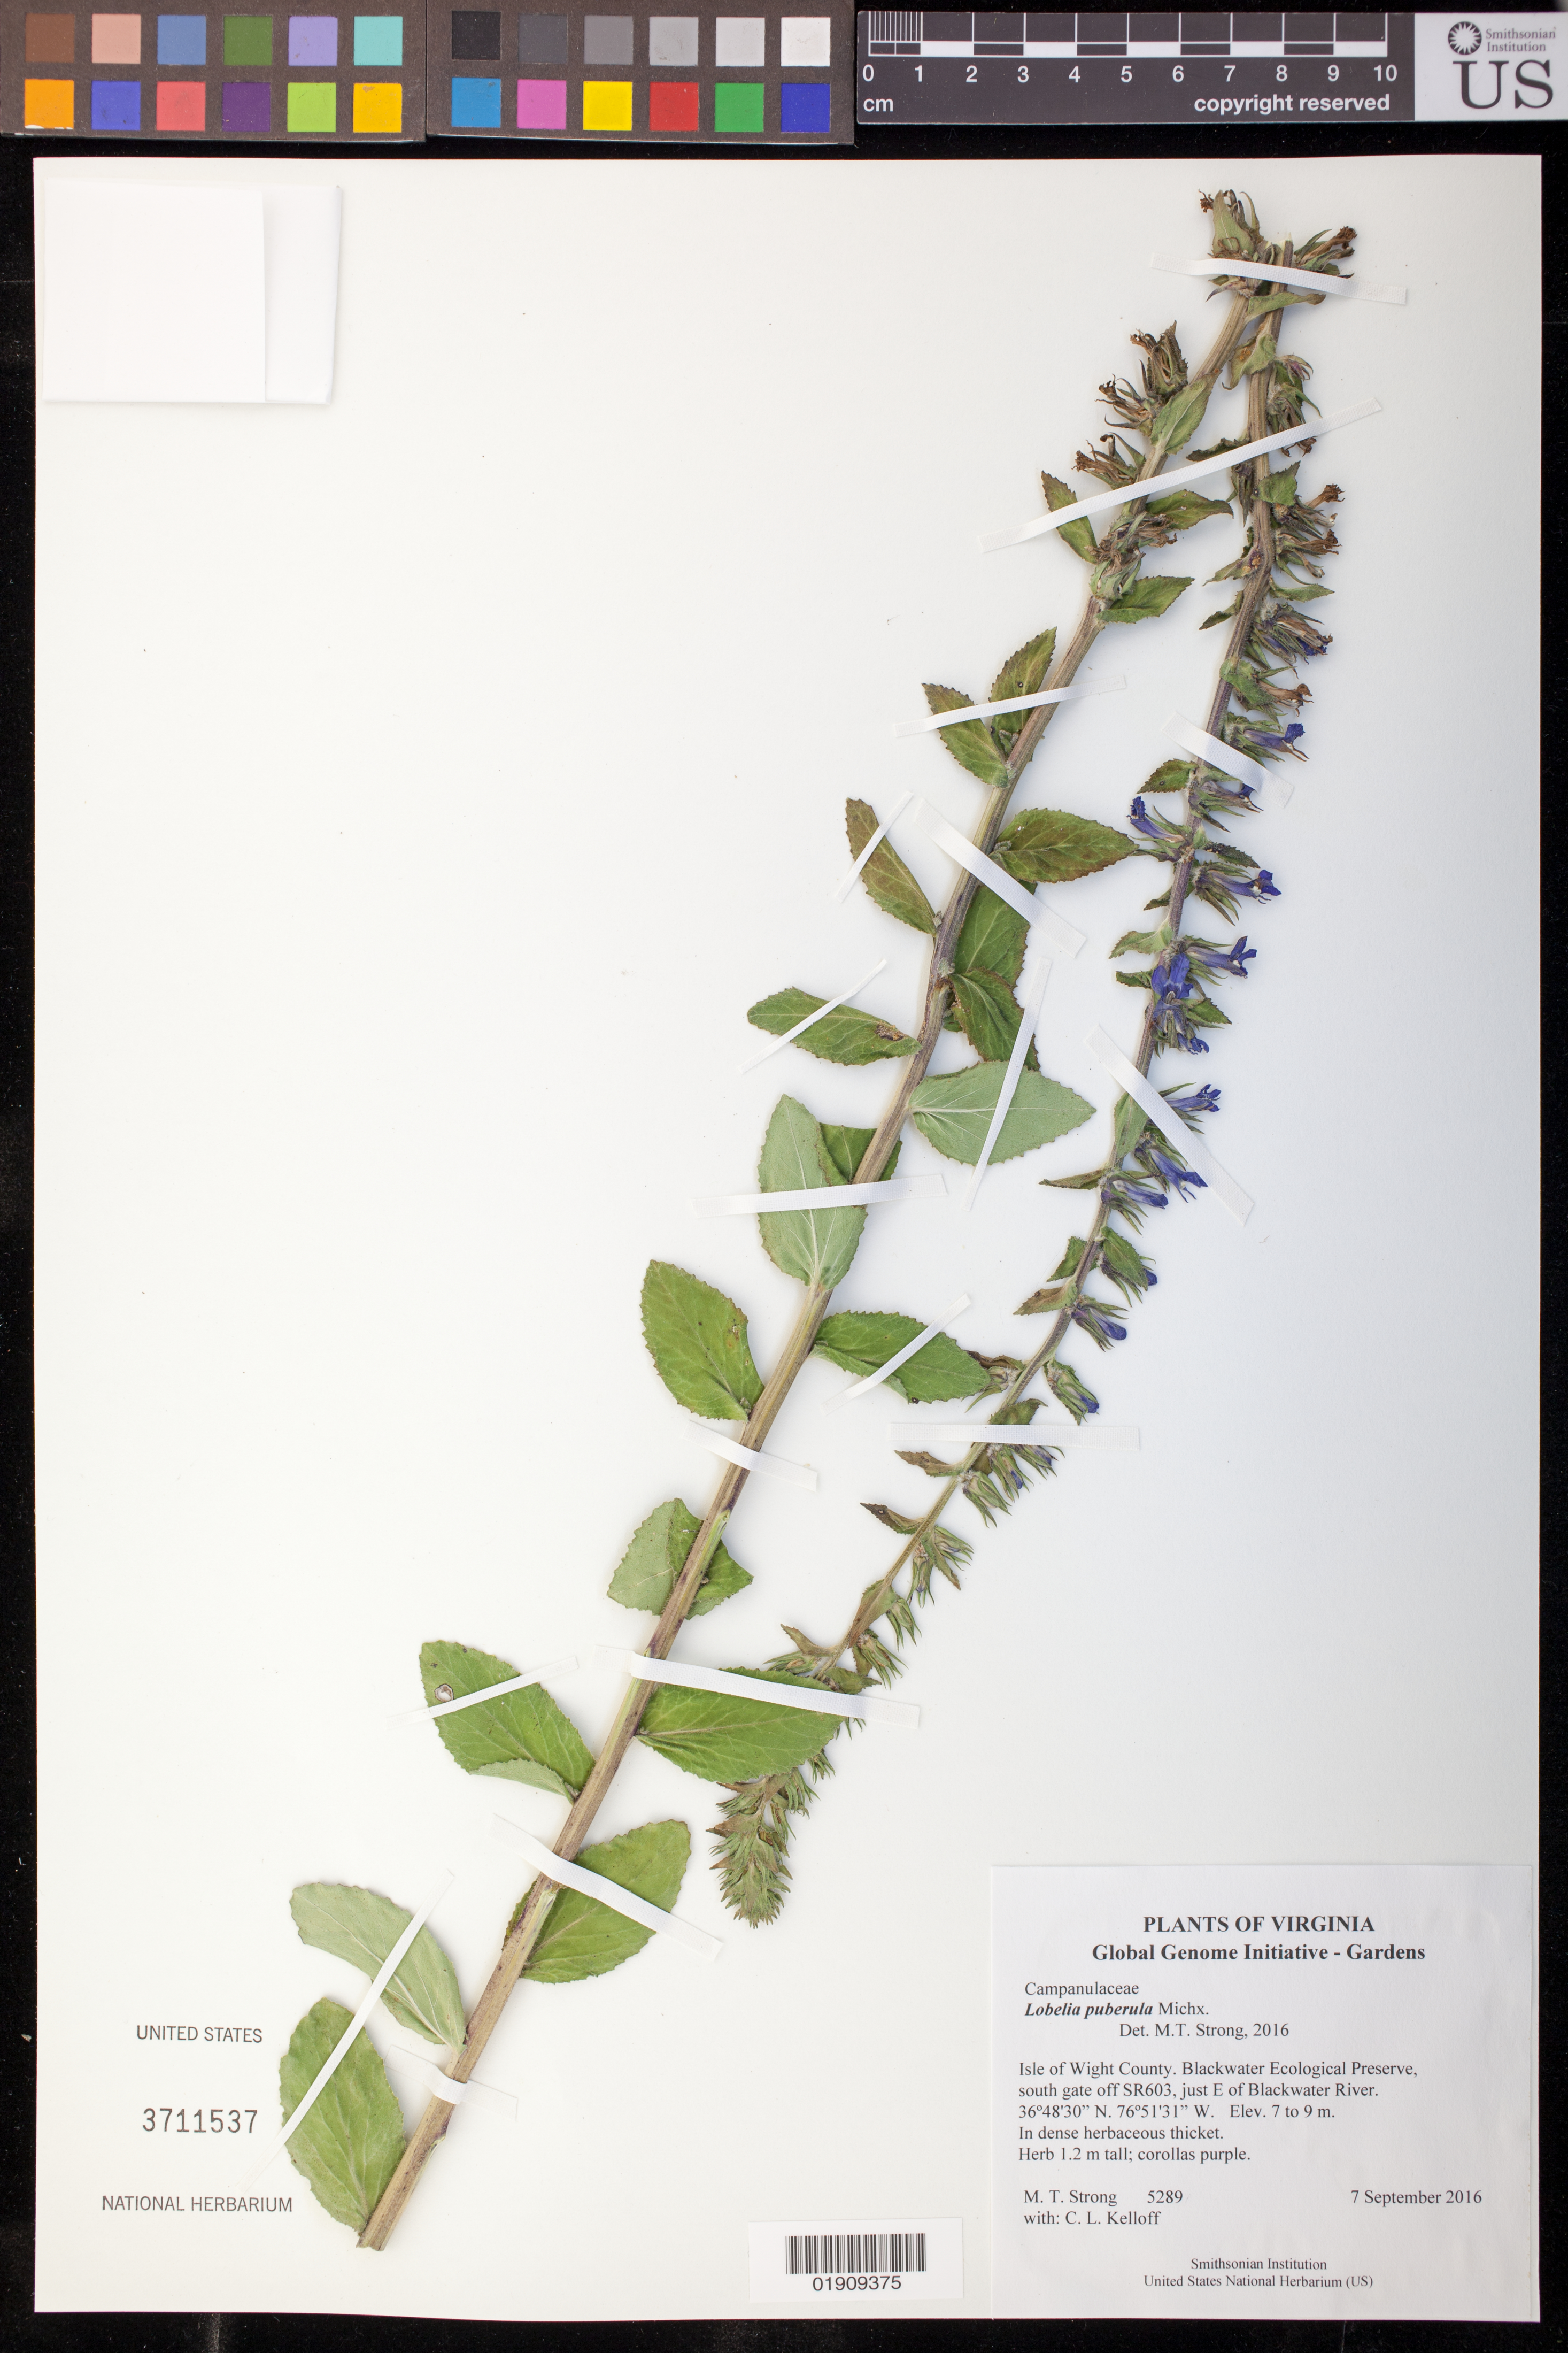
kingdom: Plantae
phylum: Tracheophyta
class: Magnoliopsida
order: Asterales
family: Campanulaceae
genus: Lobelia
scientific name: Lobelia puberula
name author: Michx.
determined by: Strong, Mark T., (BOT), Smithsonian Institution - National Museum of Natural History (UNITED STATES)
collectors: M. T. Strong & C. L. Kelloff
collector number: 5289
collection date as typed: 7 September 2016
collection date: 2016-09-07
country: United States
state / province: Virginia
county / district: Isle of Wight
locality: Blackwater Ecological Preserve, south gate off SR603, just E of Blackwater River.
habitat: In dense herbaceous thicket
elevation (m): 7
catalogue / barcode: US 3711537